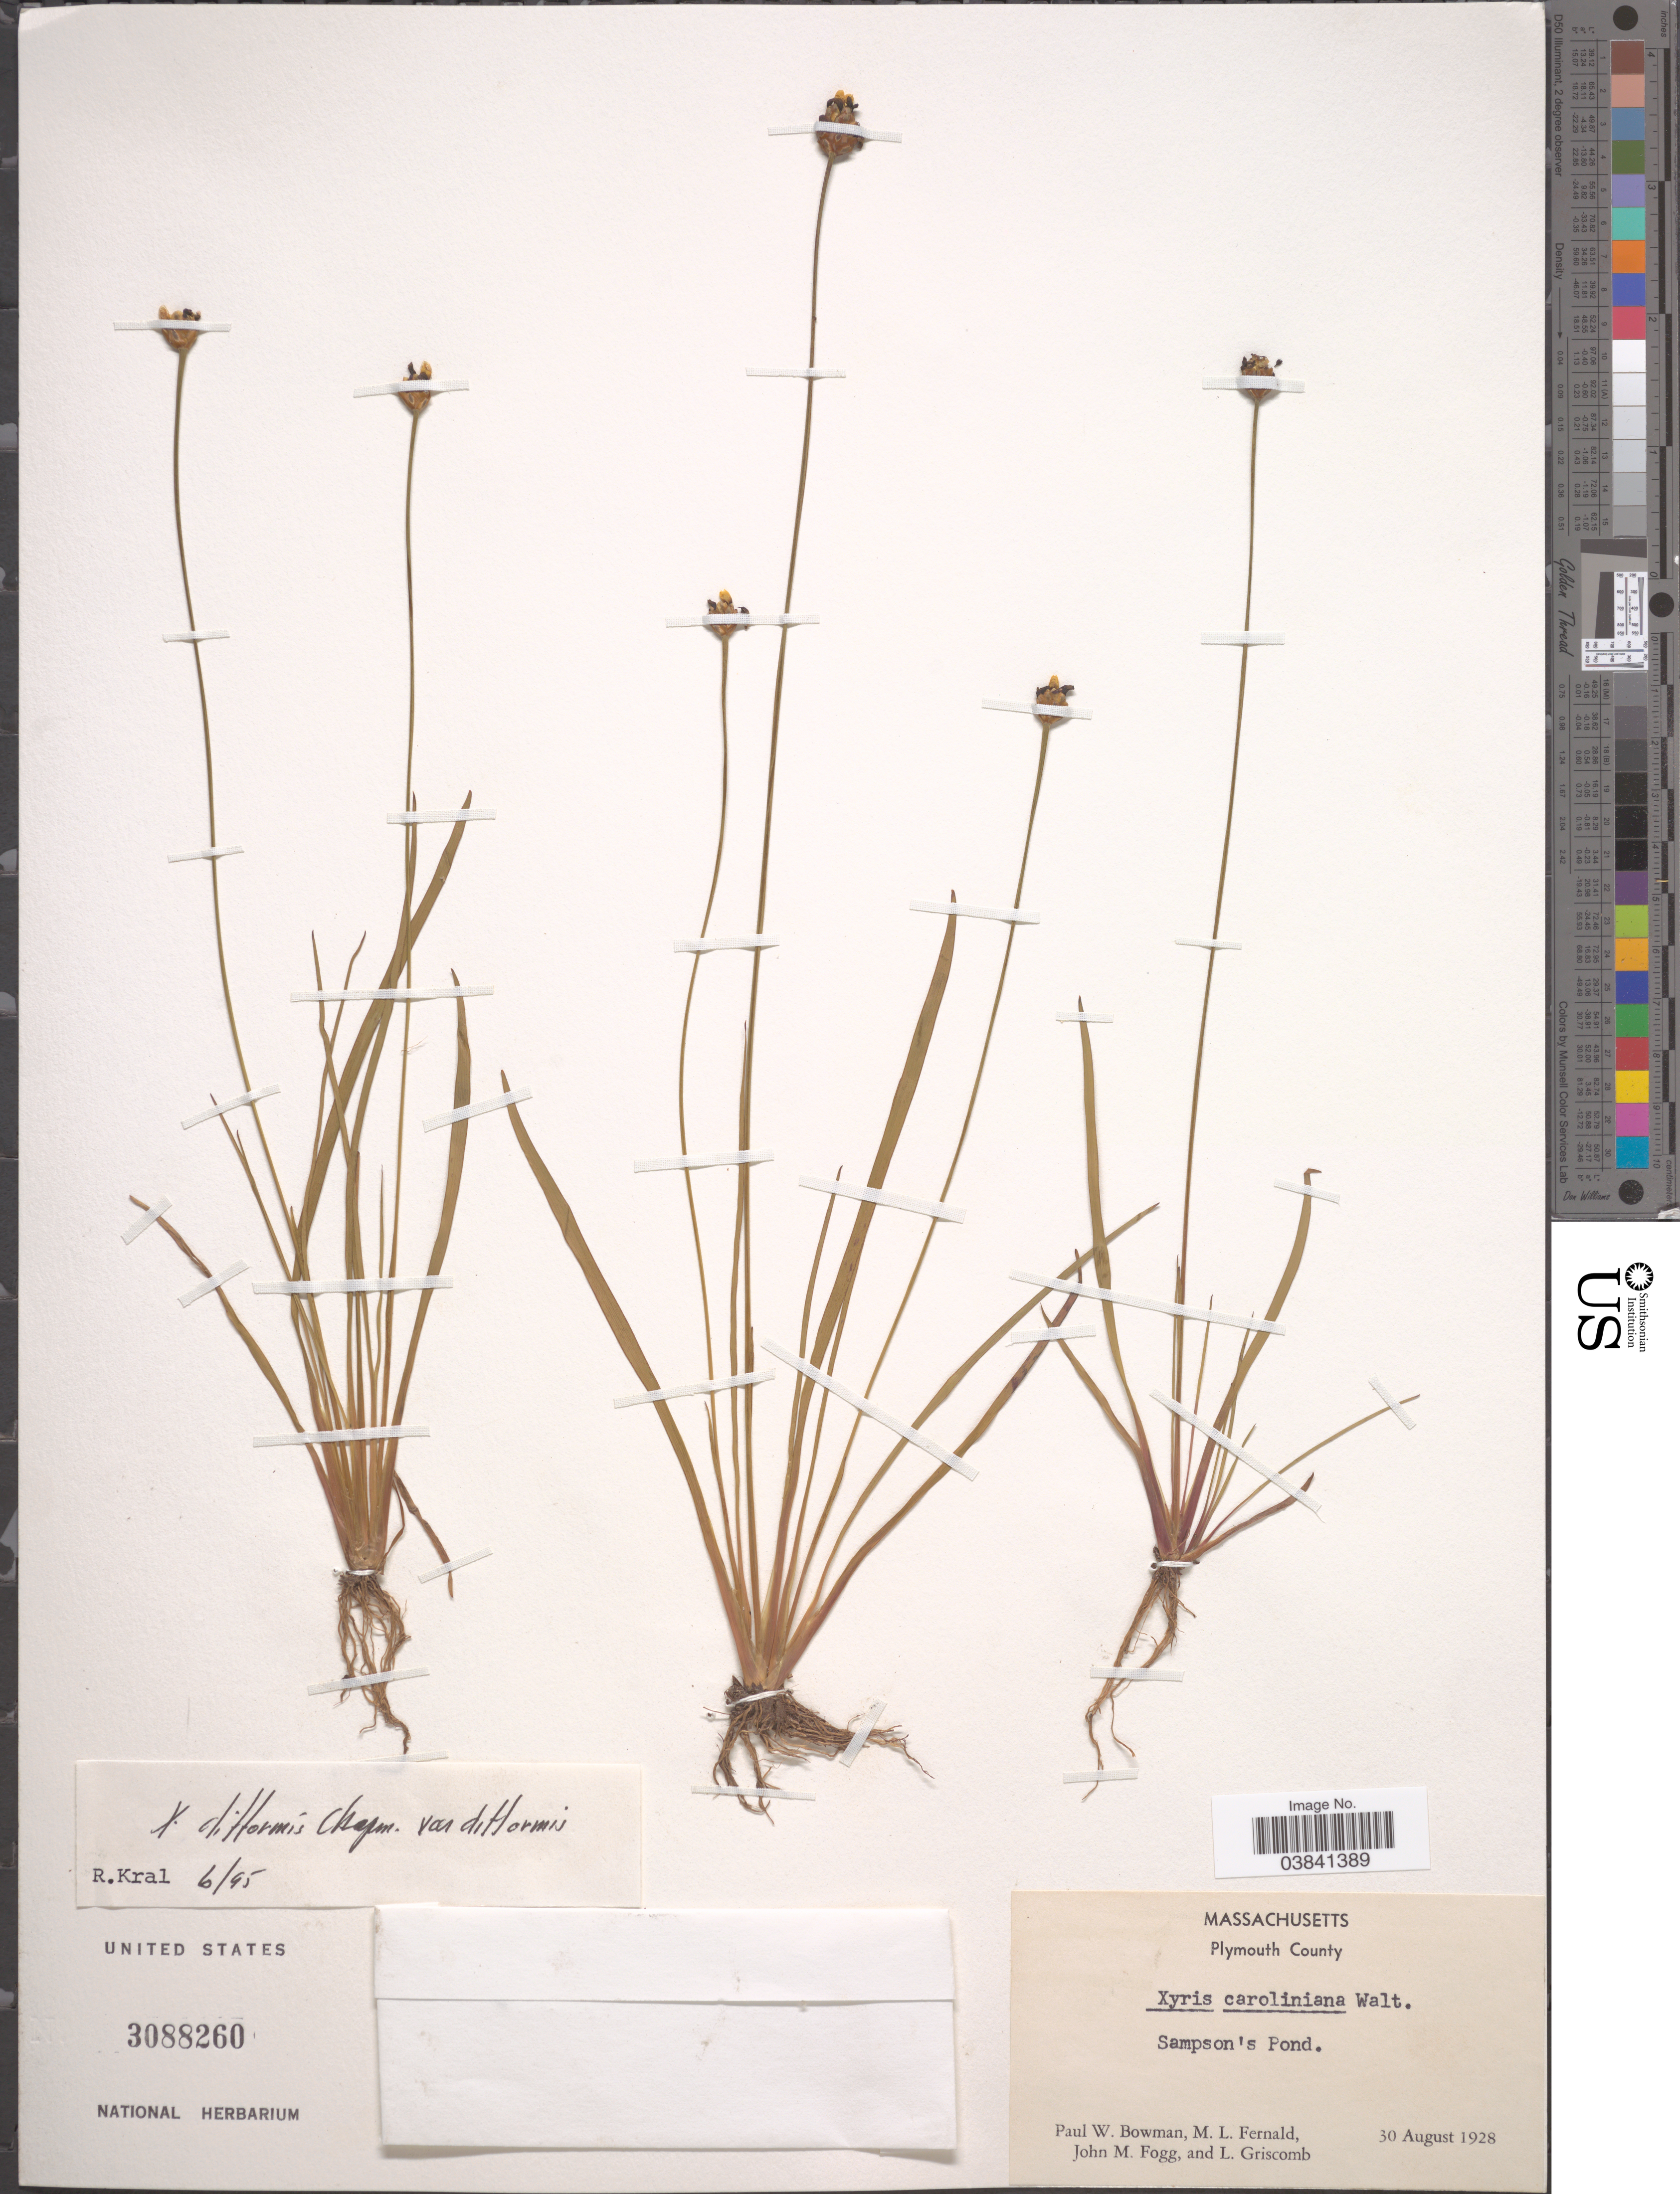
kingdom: Plantae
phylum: Tracheophyta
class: Liliopsida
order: Poales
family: Xyridaceae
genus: Xyris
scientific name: Xyris difformis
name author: Chapm.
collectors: P. Bowman, M. L. Fernald, J. Fogg & L. Griscomb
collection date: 1928-08-30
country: United States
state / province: Massachusetts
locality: Plymouth County. Sampson's Pond.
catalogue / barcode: US 3088260